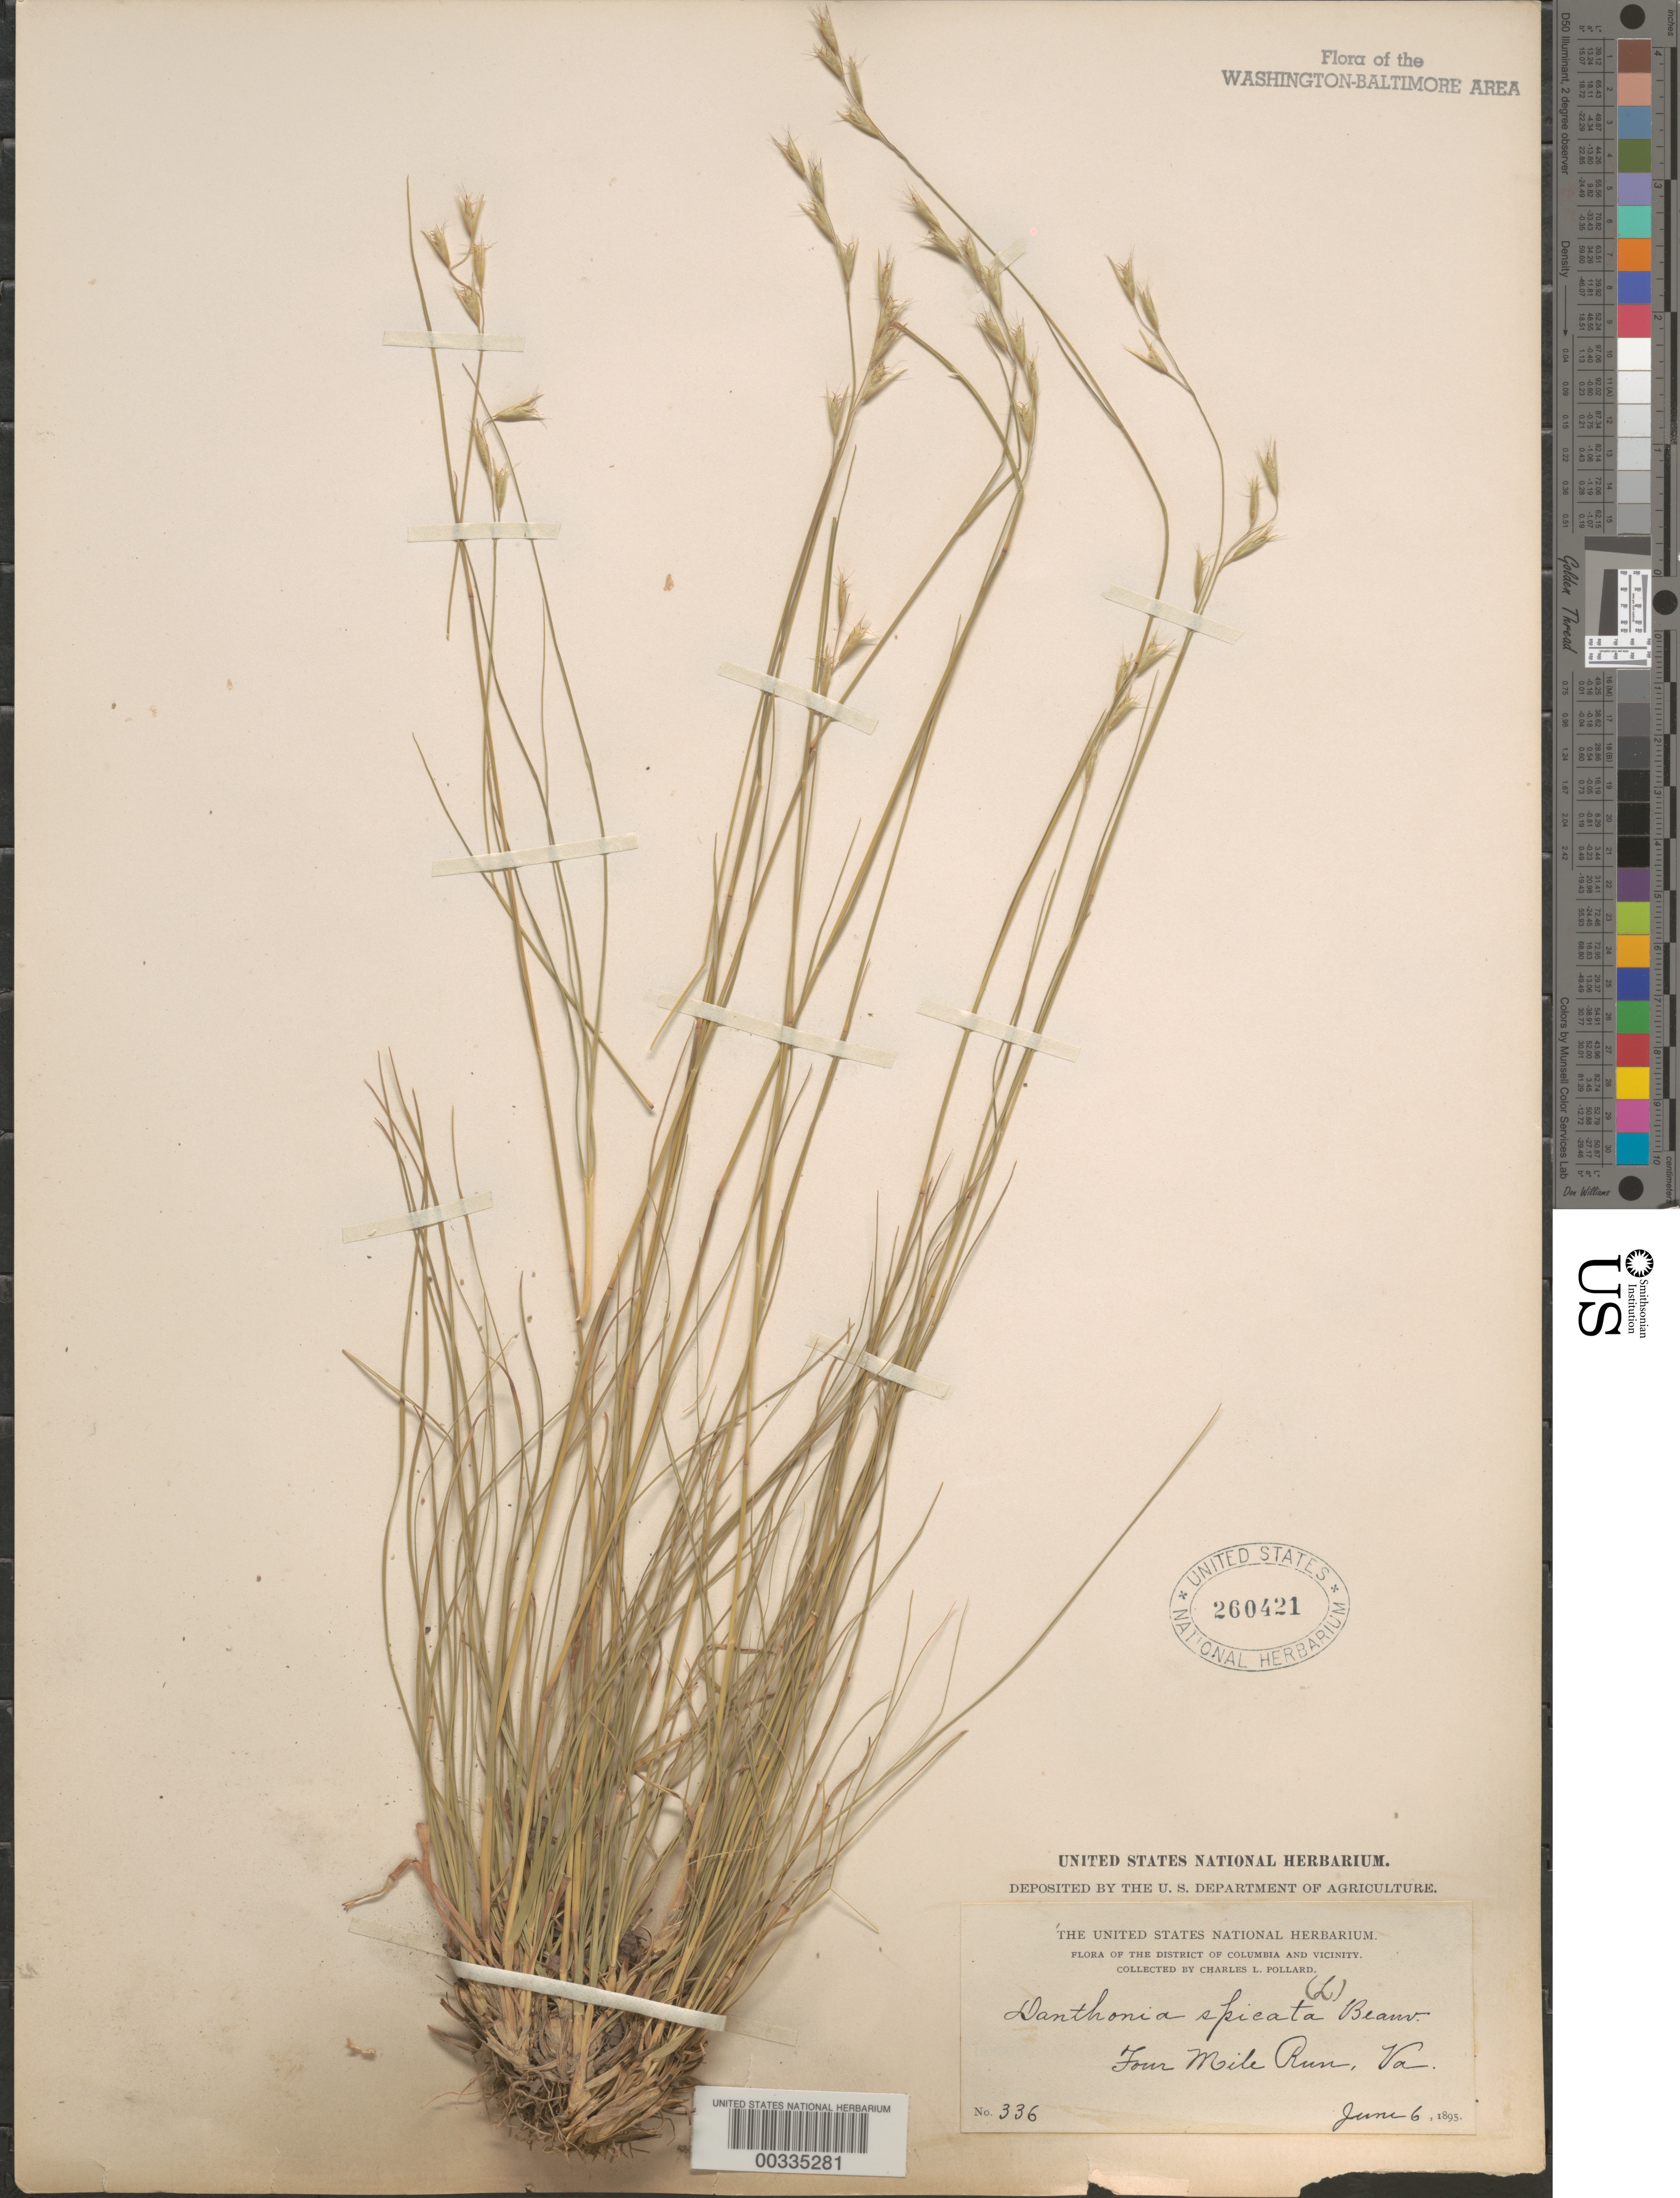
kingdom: Plantae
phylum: Tracheophyta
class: Liliopsida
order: Poales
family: Poaceae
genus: Danthonia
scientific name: Danthonia spicata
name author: (L.) P. Beauv. ex Roem. & Schult.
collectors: C. L. Pollard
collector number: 336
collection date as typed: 06 Jun 1895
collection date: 1895-06-06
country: United States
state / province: Virginia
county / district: Arlington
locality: Four Mile Run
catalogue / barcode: US 260421